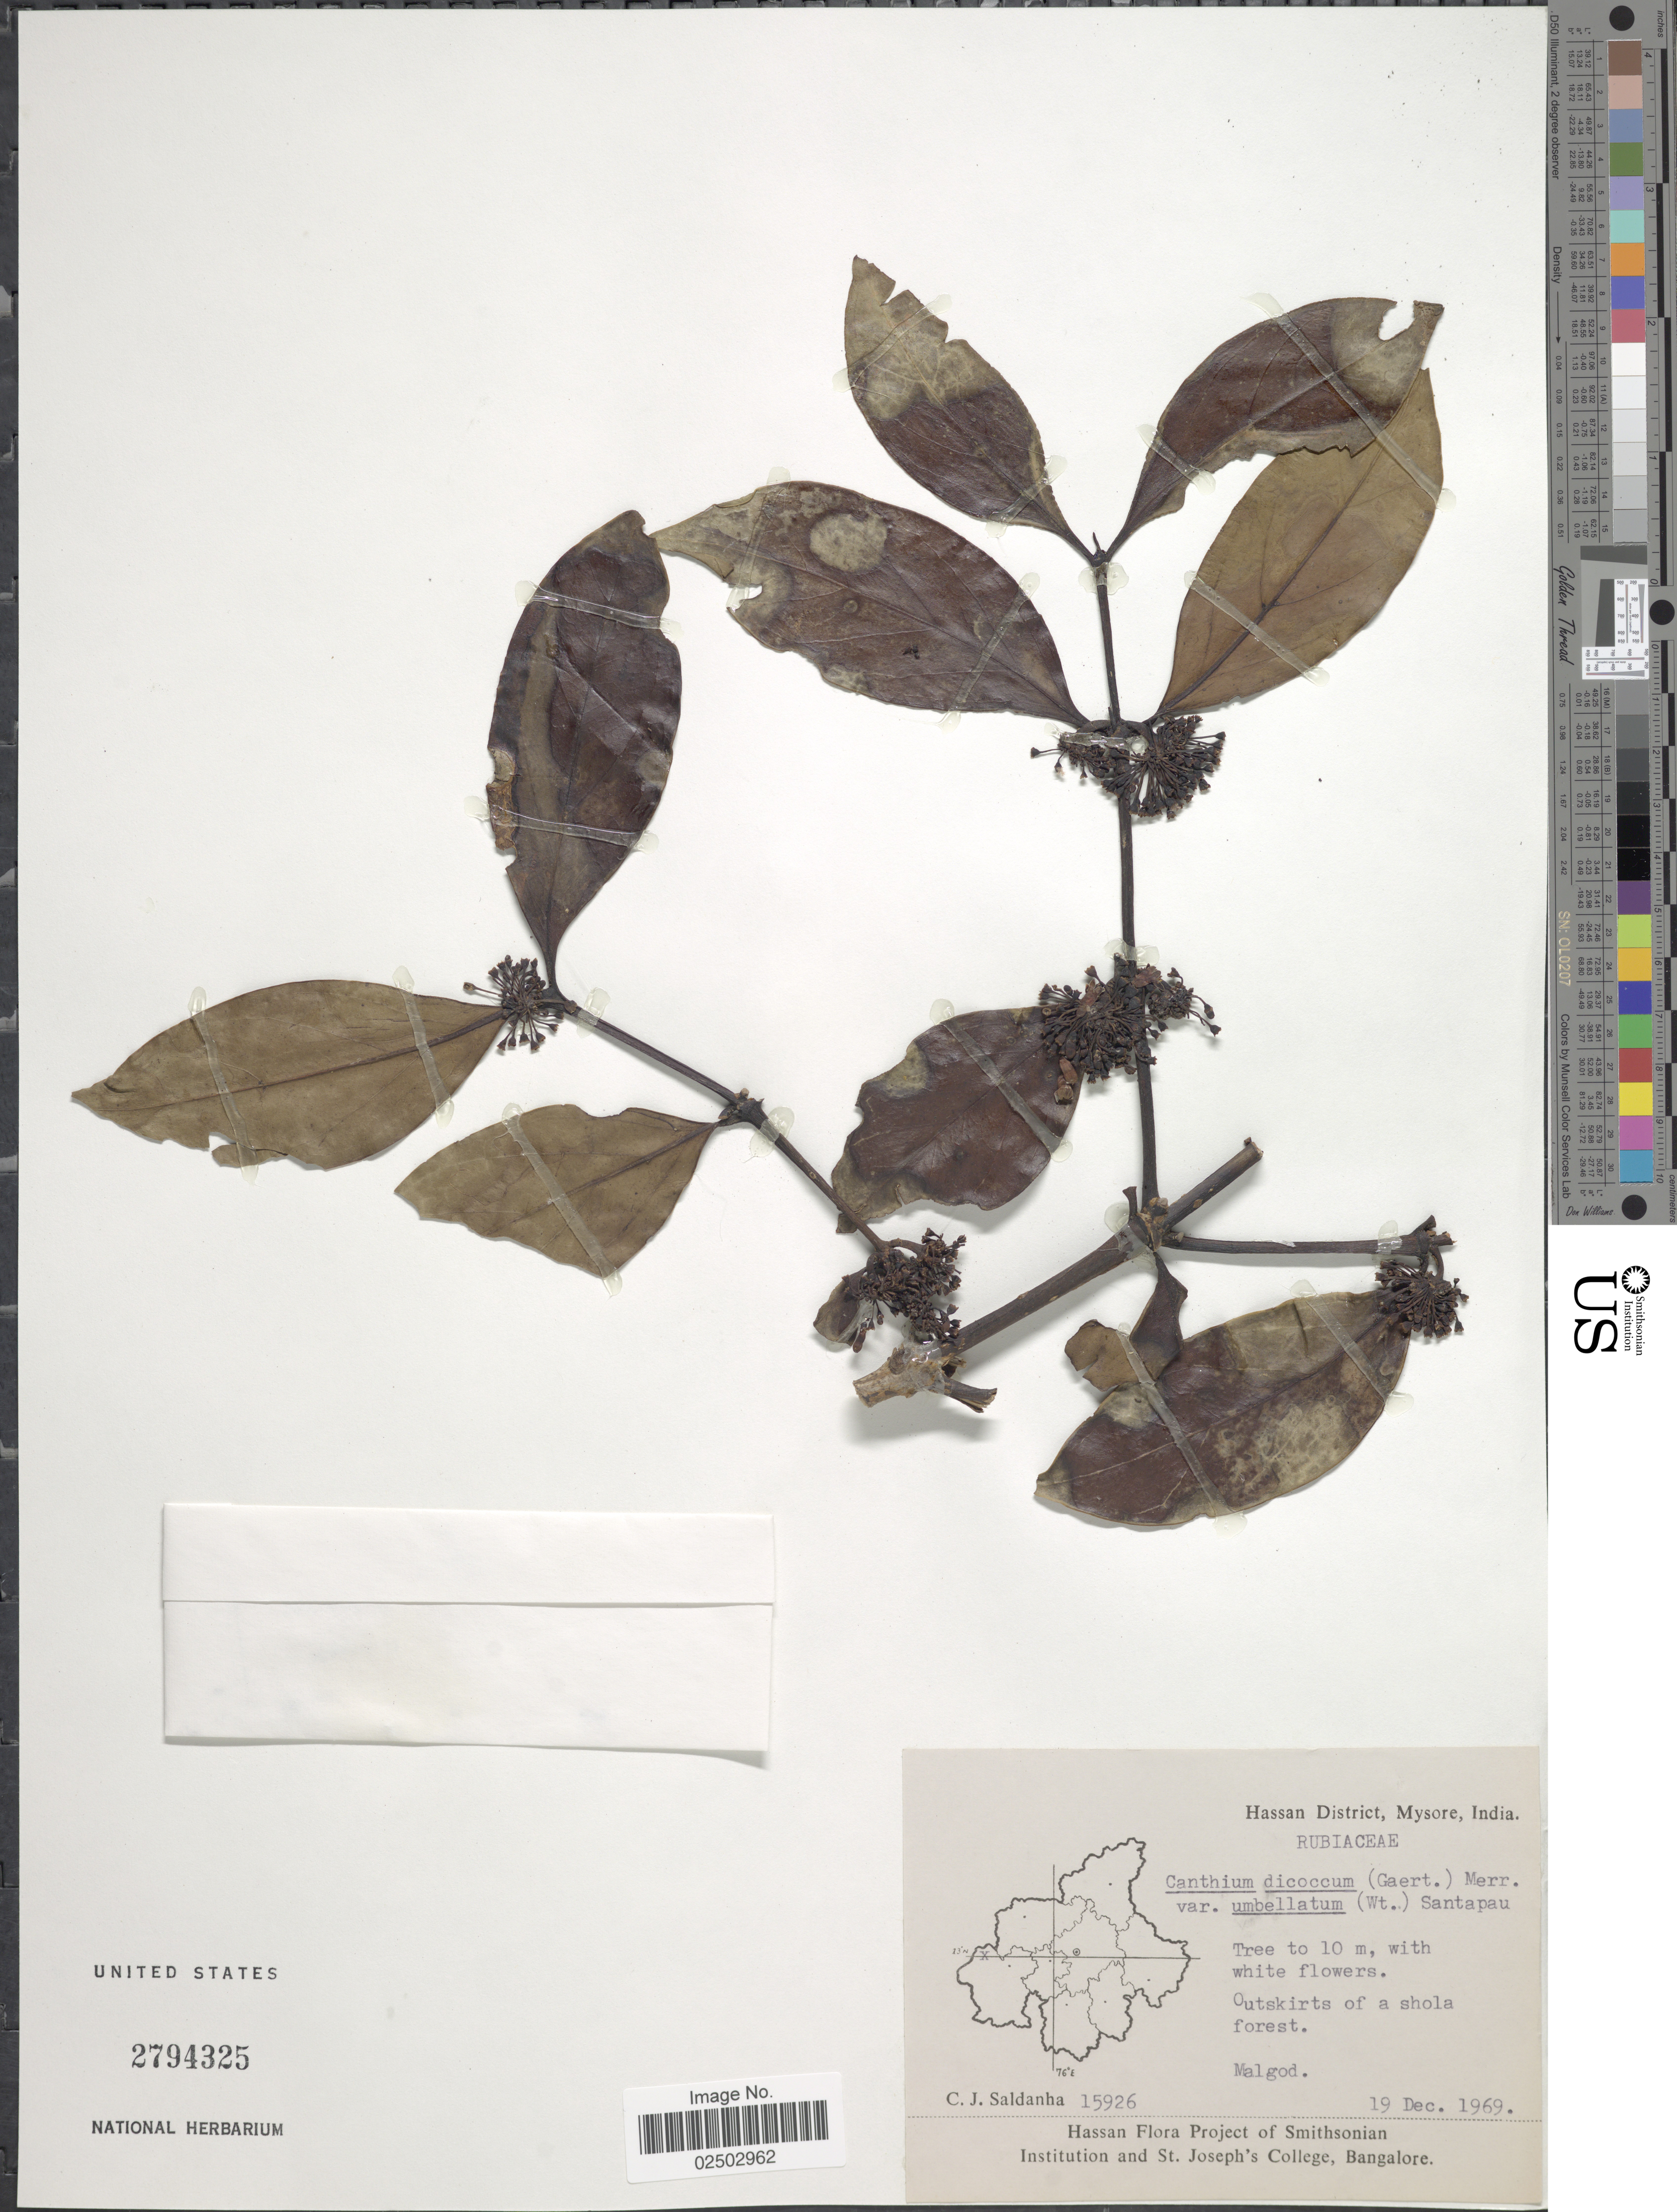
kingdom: Plantae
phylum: Tracheophyta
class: Magnoliopsida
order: Gentianales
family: Rubiaceae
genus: Canthium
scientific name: Canthium dicoccum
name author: (Gaertn.) Merr.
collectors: C. J. Saldanha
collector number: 15926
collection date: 1969-12-19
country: India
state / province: Karnataka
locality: Hassan District, Mysore, outskirts of shola forest, Malgod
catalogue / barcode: US 2794325